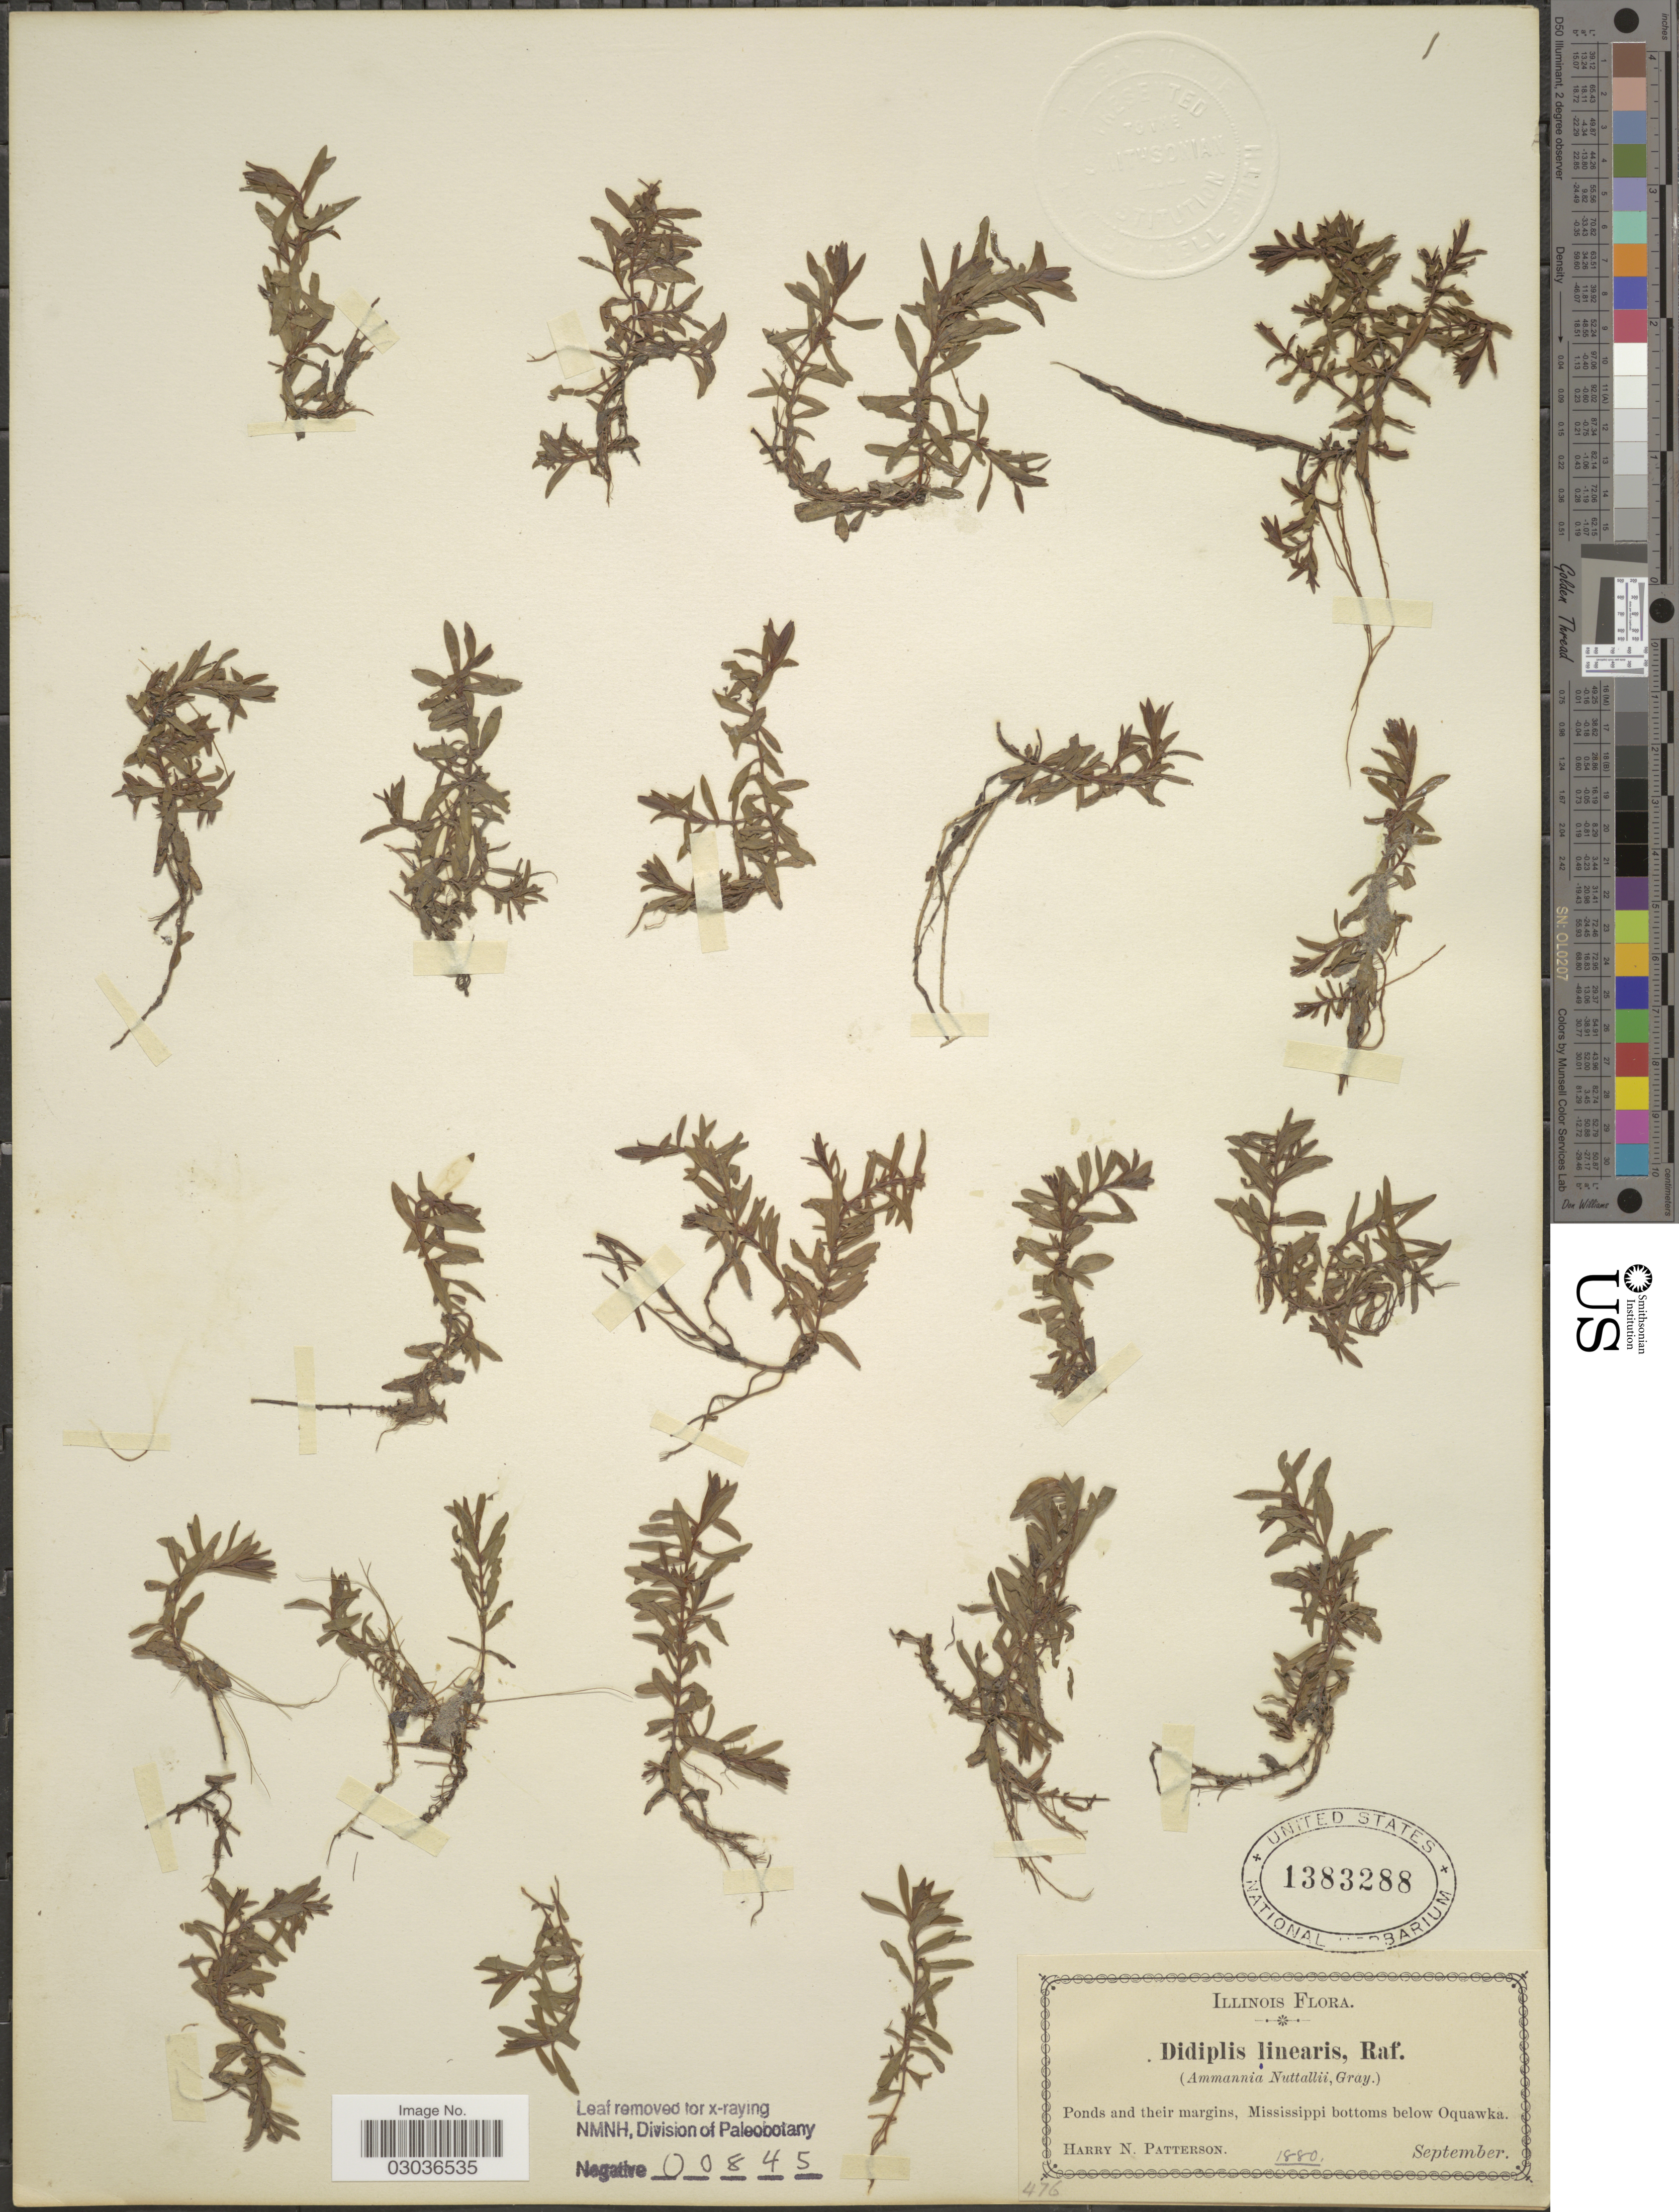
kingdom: Plantae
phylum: Tracheophyta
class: Magnoliopsida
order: Myrtales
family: Lythraceae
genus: Didiplis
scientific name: Didiplis diandra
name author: (Nutt. ex DC.) Alph. Wood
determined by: Strong, Mark T., (BOT), Smithsonian Institution - National Museum of Natural History (UNITED STATES)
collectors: H. N. Patterson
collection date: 1880-09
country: United States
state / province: Illinois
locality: Ponds and their margins, Mississippi bottoms below Oquawka.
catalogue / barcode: US 1383288